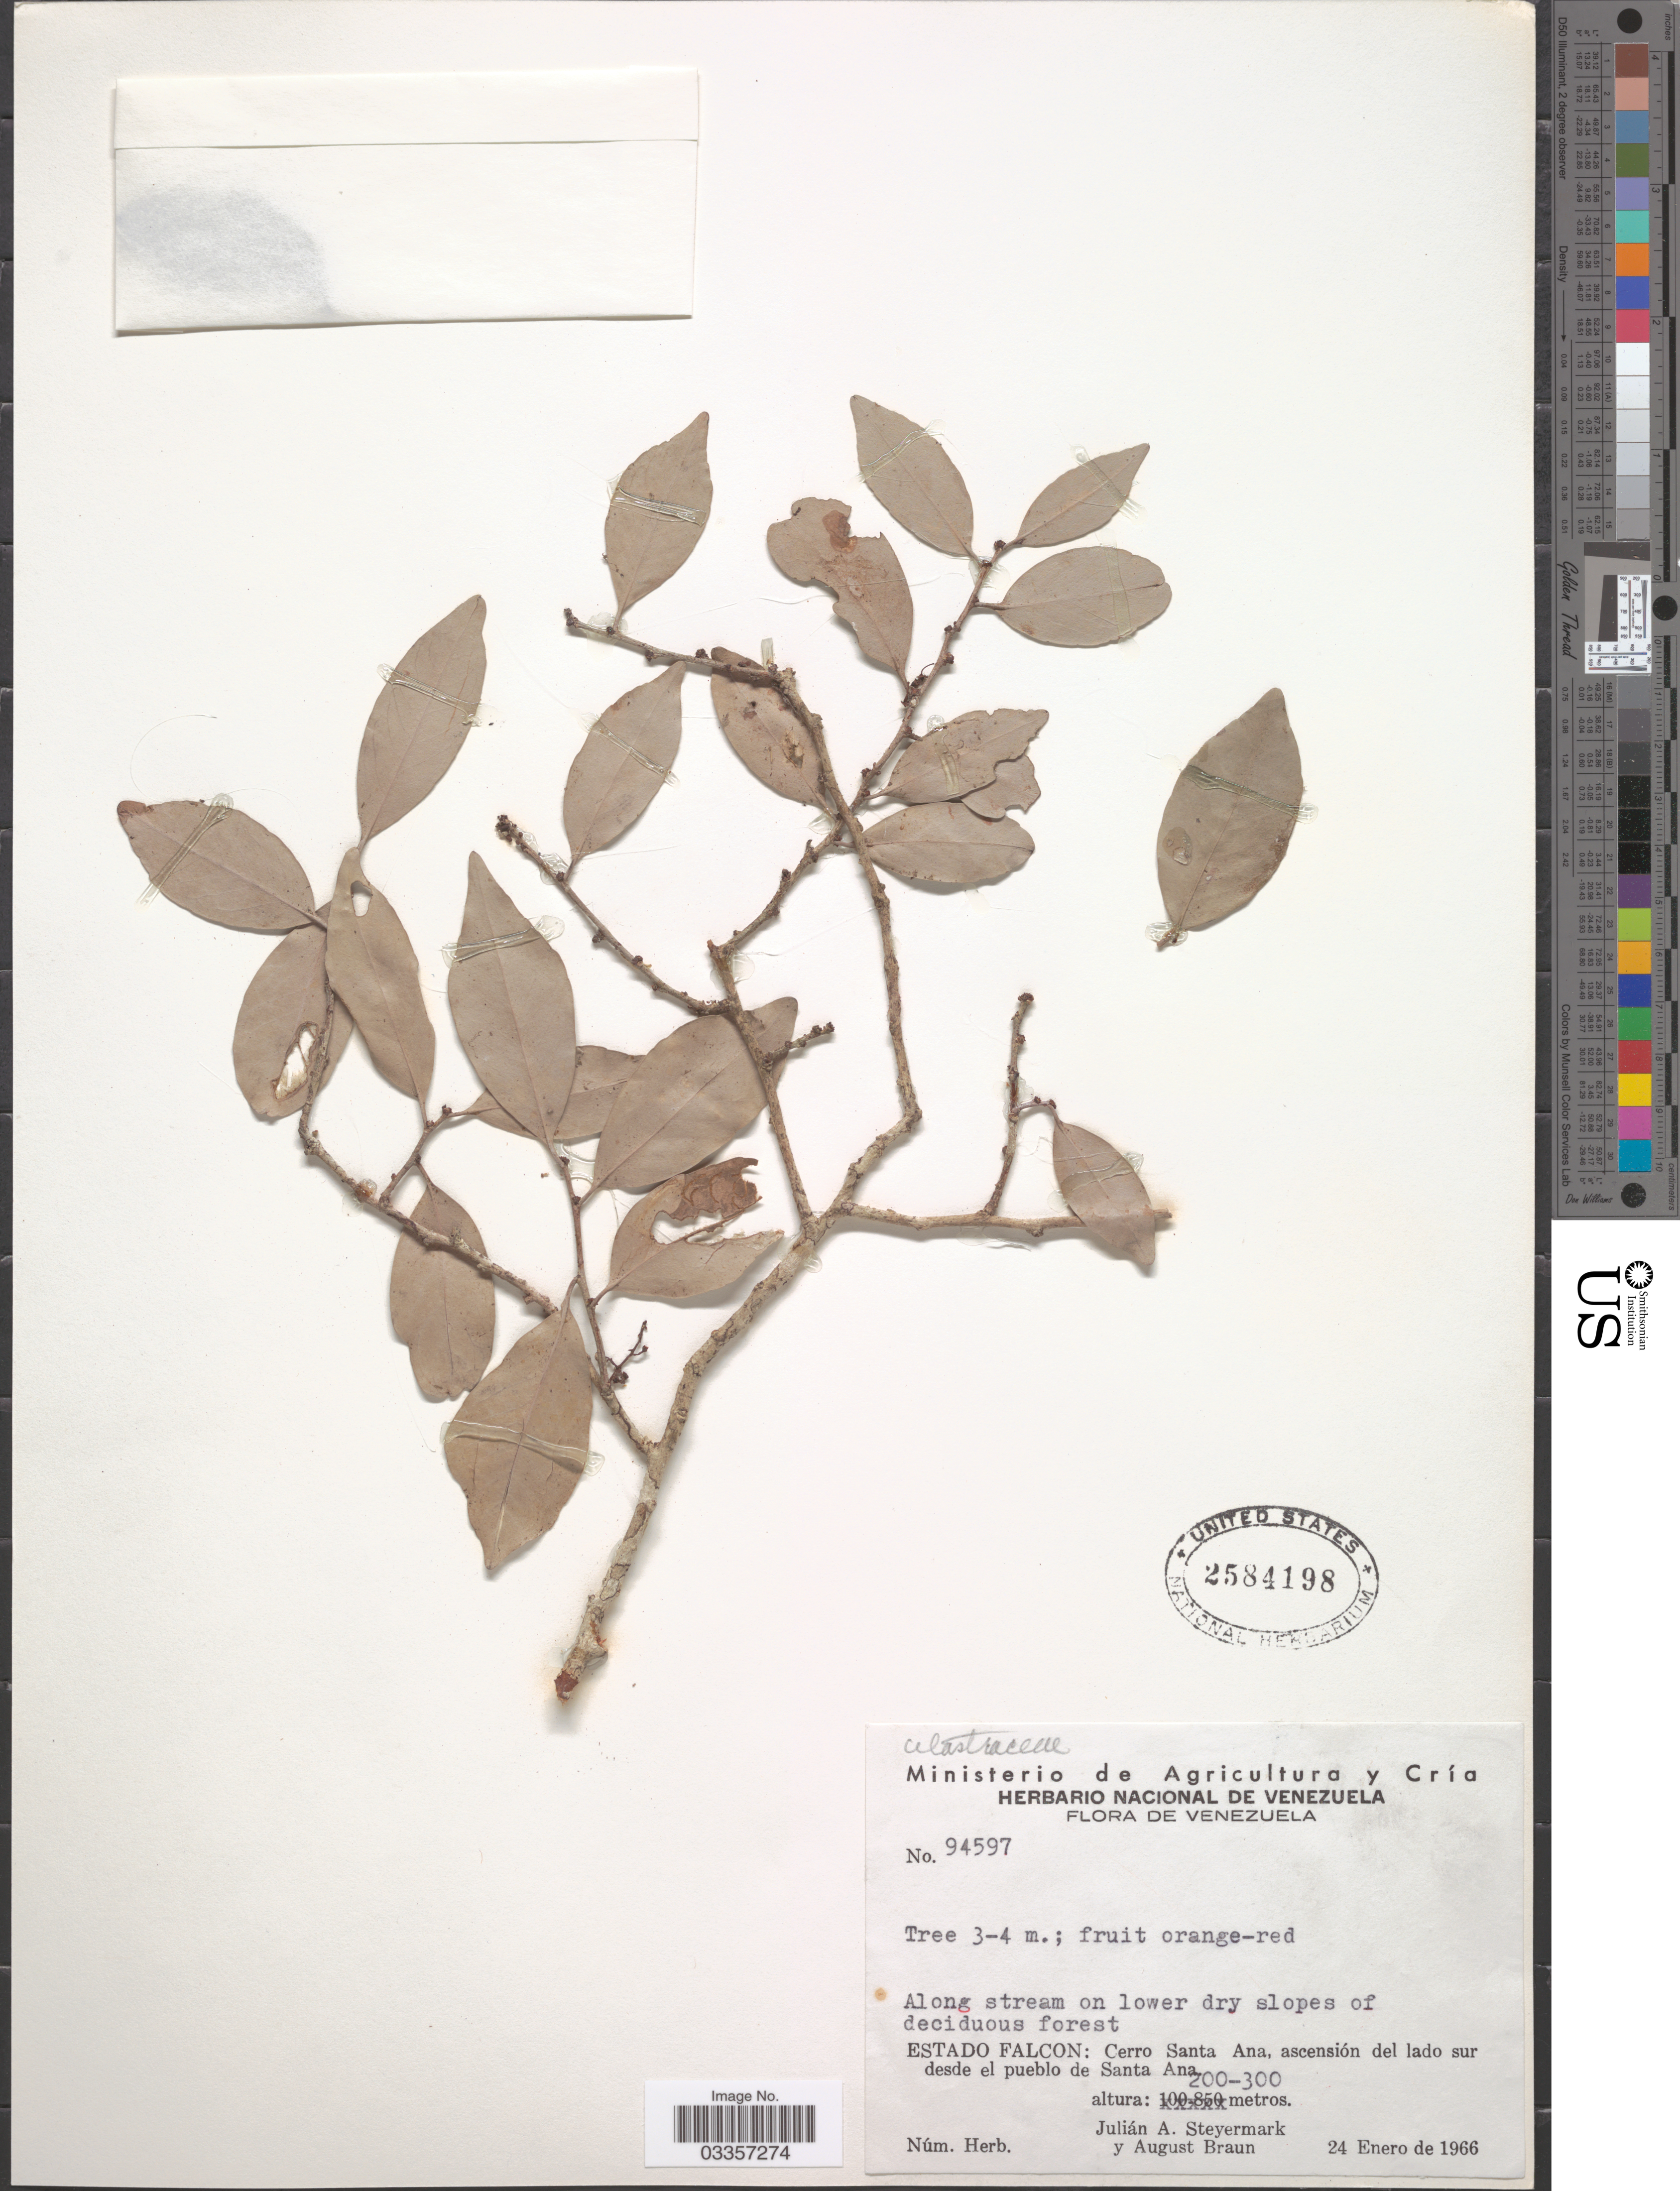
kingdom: Plantae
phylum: Tracheophyta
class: Magnoliopsida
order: Celastrales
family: Celastraceae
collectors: J. Steyermark & A. Braun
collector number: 94597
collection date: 1966-01-24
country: Venezuela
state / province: Falcón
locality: Cerro Santa Ana, ascensión del lado sur desde el pueblo de Santa Ana.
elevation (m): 200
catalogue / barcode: US 2584198